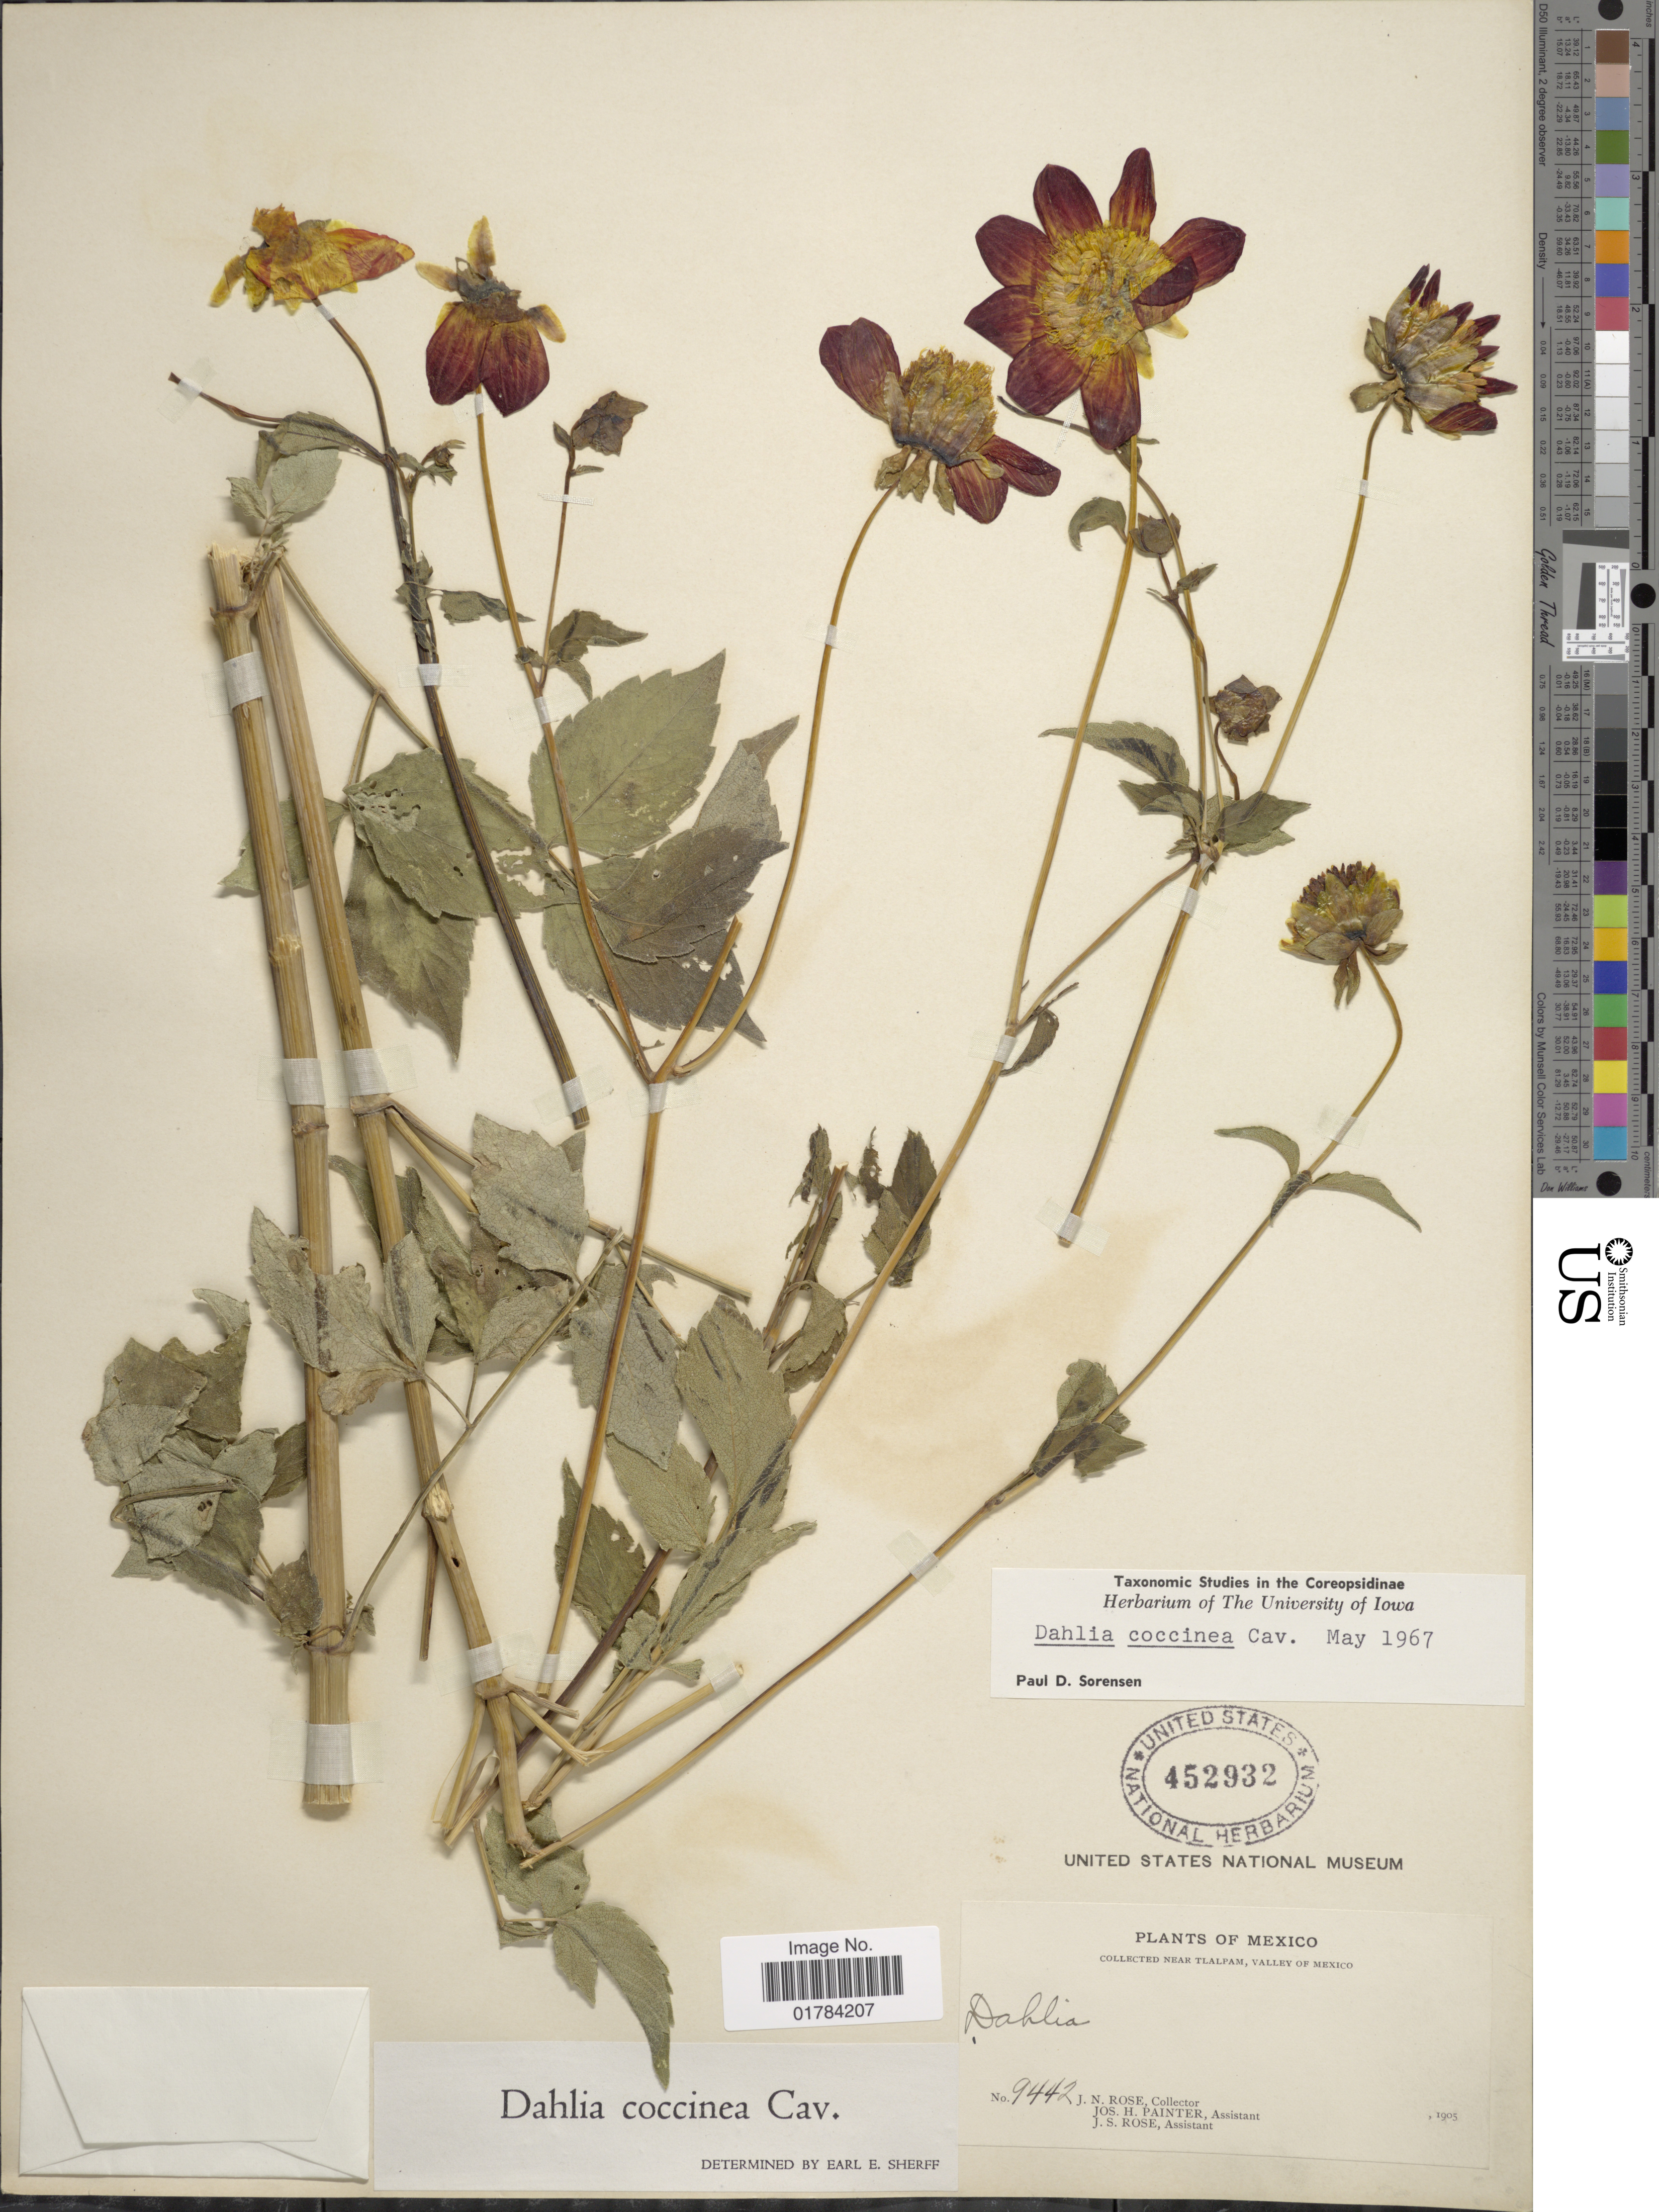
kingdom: Plantae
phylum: Tracheophyta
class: Magnoliopsida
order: Asterales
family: Asteraceae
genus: Dahlia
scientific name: Dahlia coccinea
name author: Cav.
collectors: J. N. Rose, J. H. Painter & J. S. Rose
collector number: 9442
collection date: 1905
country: Mexico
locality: Near Tlalpam, Valley of Mexico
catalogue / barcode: US 452932